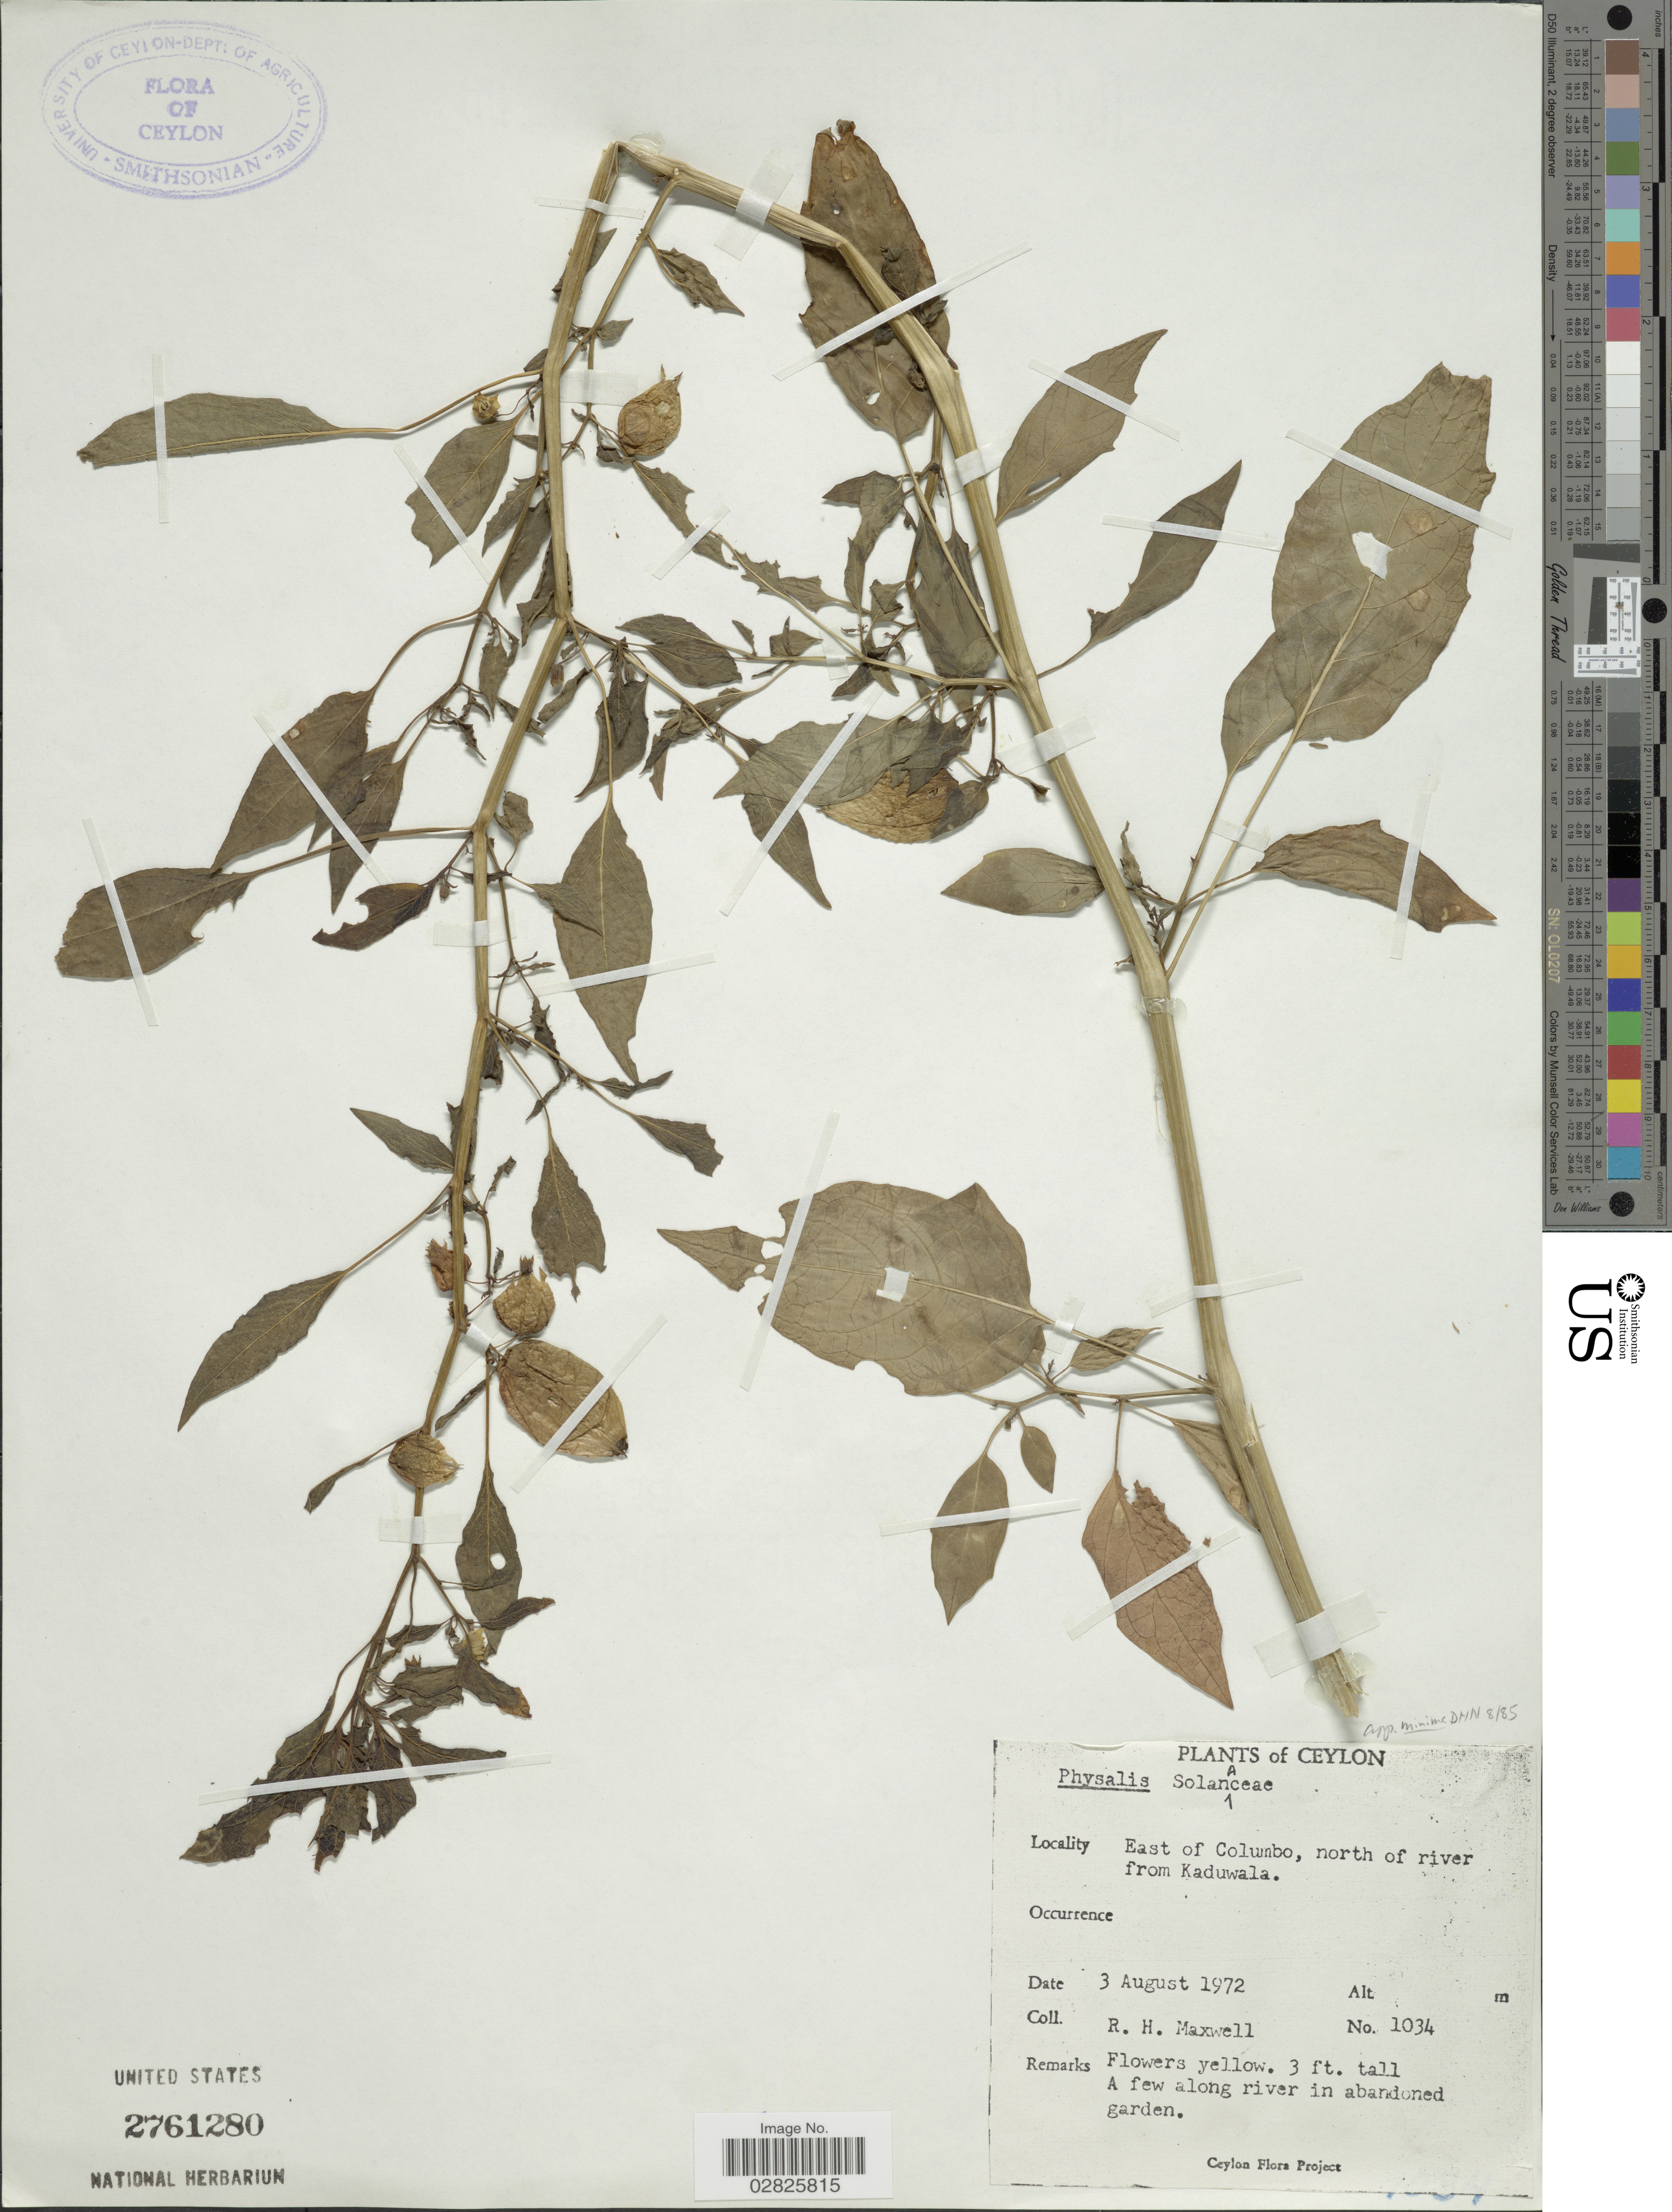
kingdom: Plantae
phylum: Tracheophyta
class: Magnoliopsida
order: Solanales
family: Solanaceae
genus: Physalis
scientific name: Physalis minima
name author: L.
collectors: R. Maxwell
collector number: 1034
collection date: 1972-08-03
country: Sri Lanka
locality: Ceylon. East of Columbo, north of river from Kaduwala.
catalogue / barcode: US 2761280